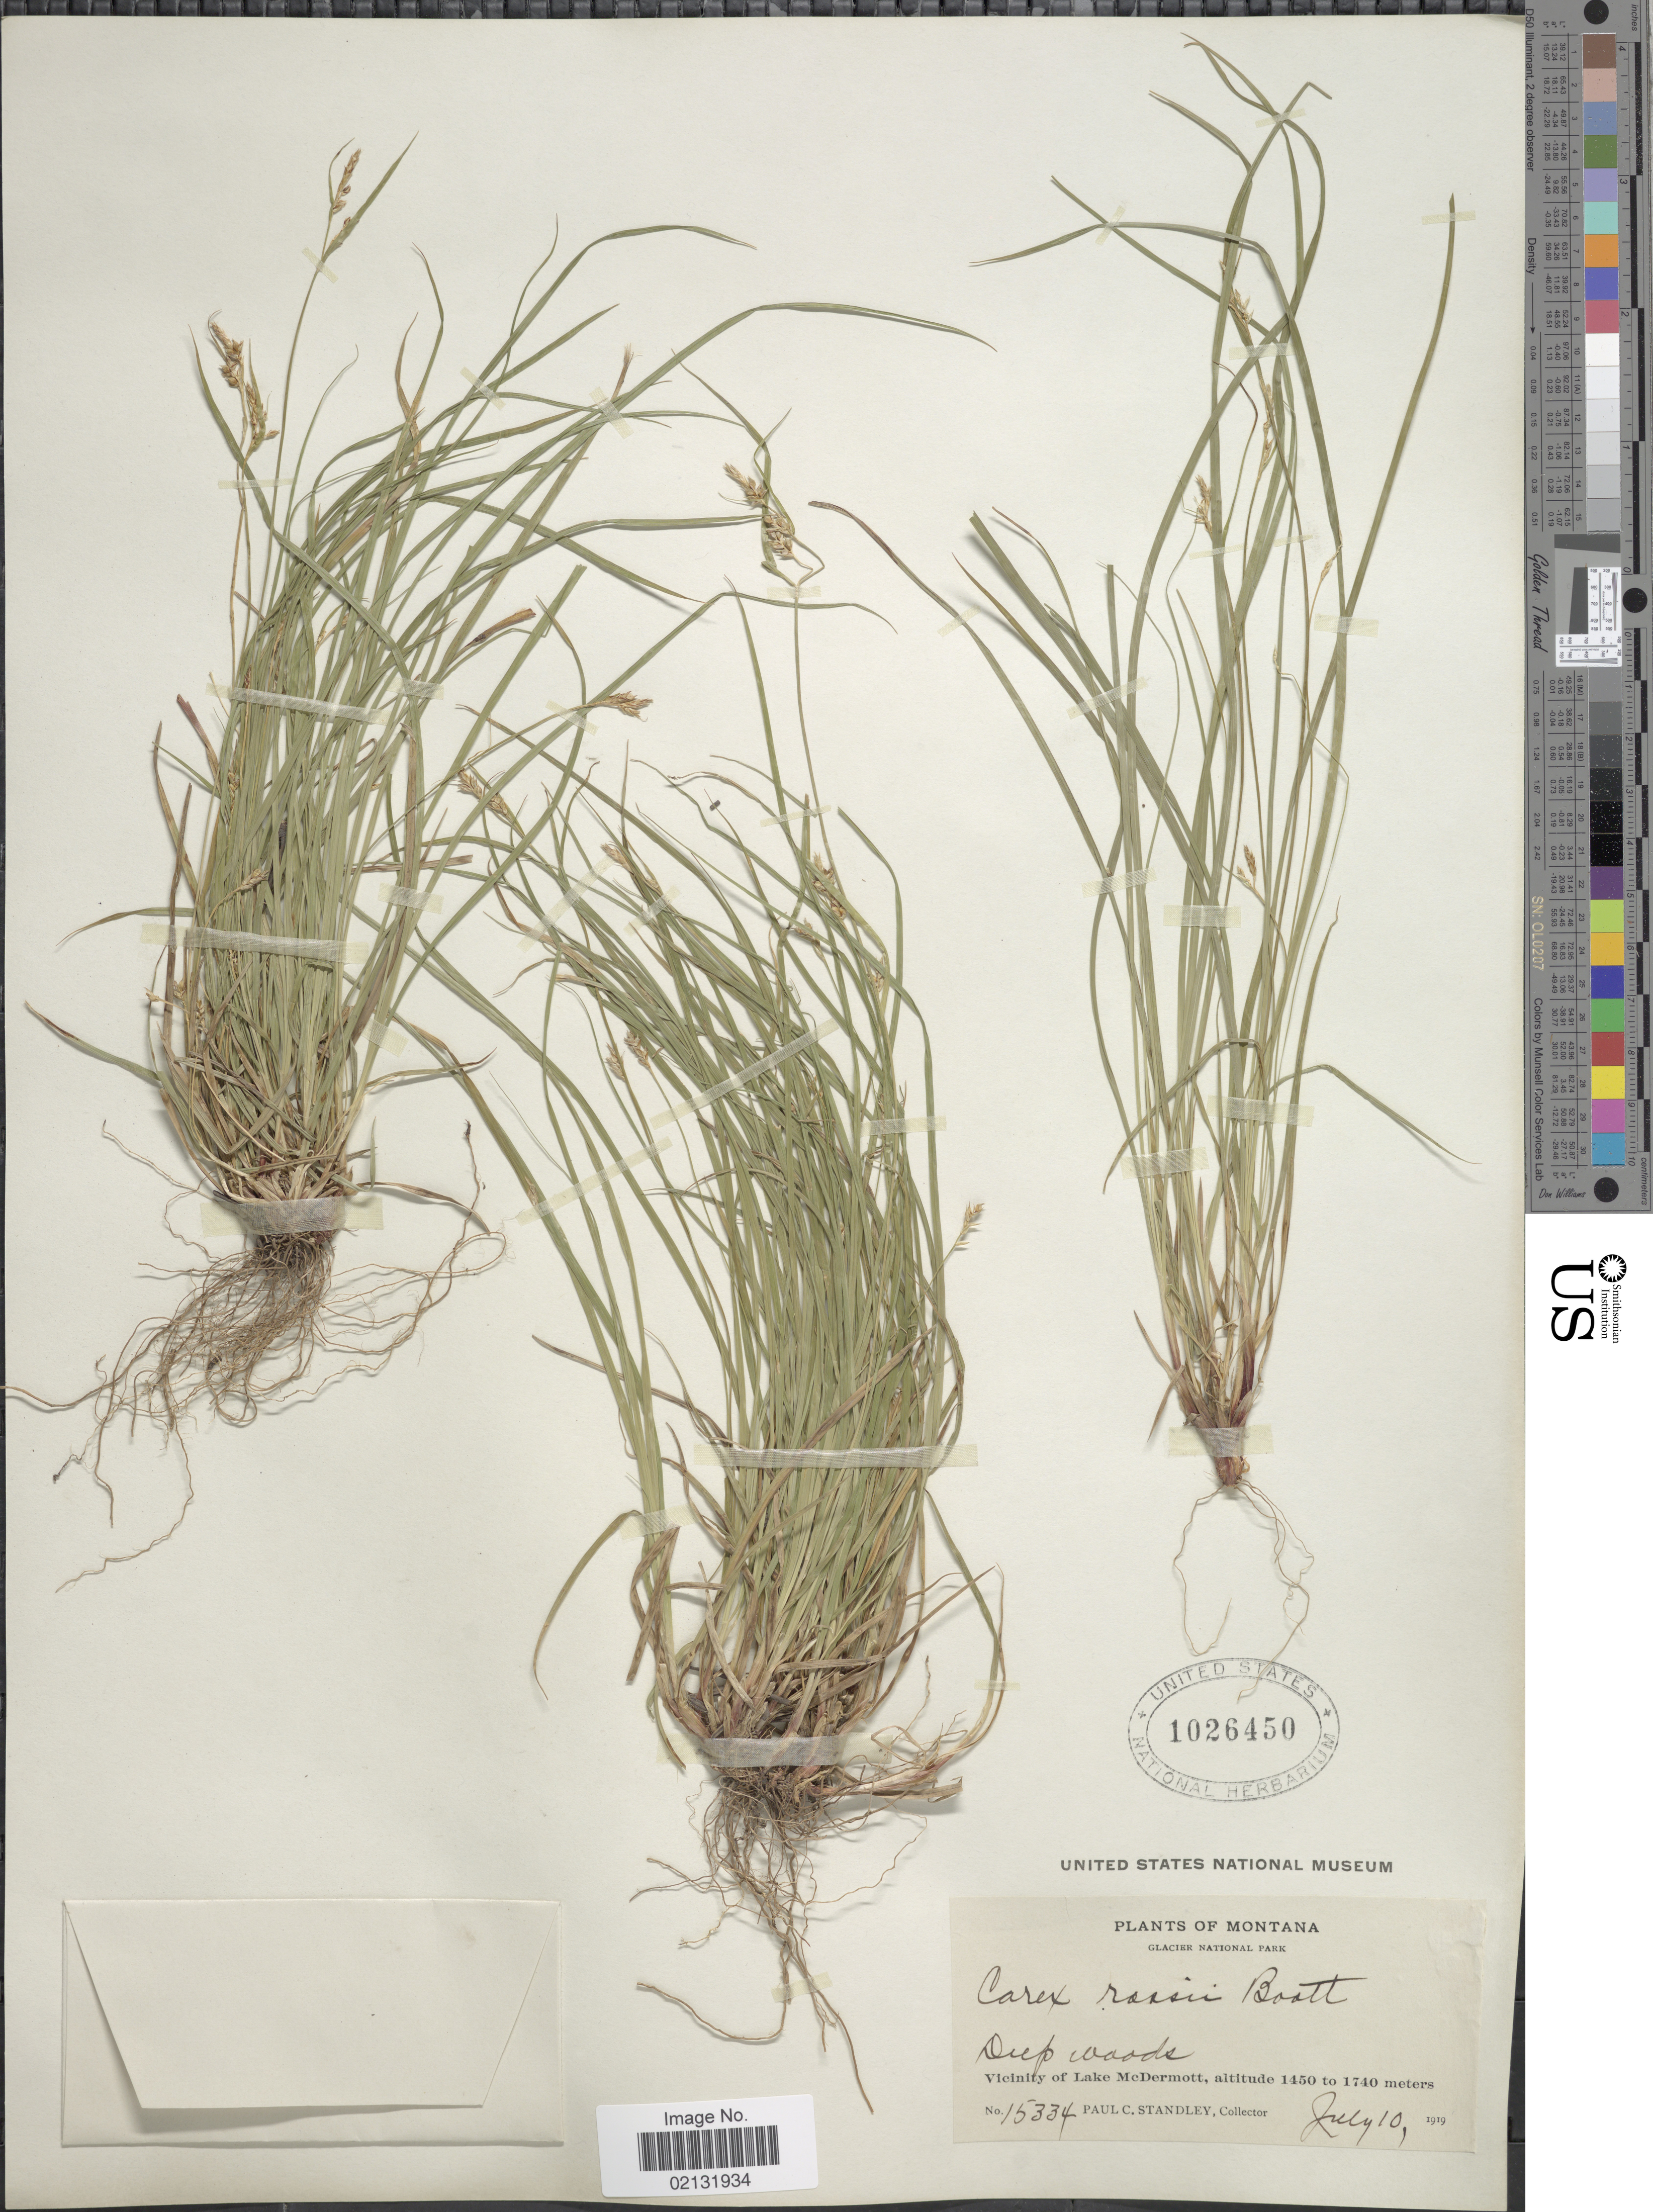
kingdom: Plantae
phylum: Tracheophyta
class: Liliopsida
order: Poales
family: Cyperaceae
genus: Carex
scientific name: Carex rossii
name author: Boott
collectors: P. C. Standley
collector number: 15334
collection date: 1919-07-10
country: United States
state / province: Montana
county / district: Glacier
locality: Glacier National Park, Montana, Deep woods, Vicinity of Lake McDermott.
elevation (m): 1450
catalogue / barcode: US 1026450